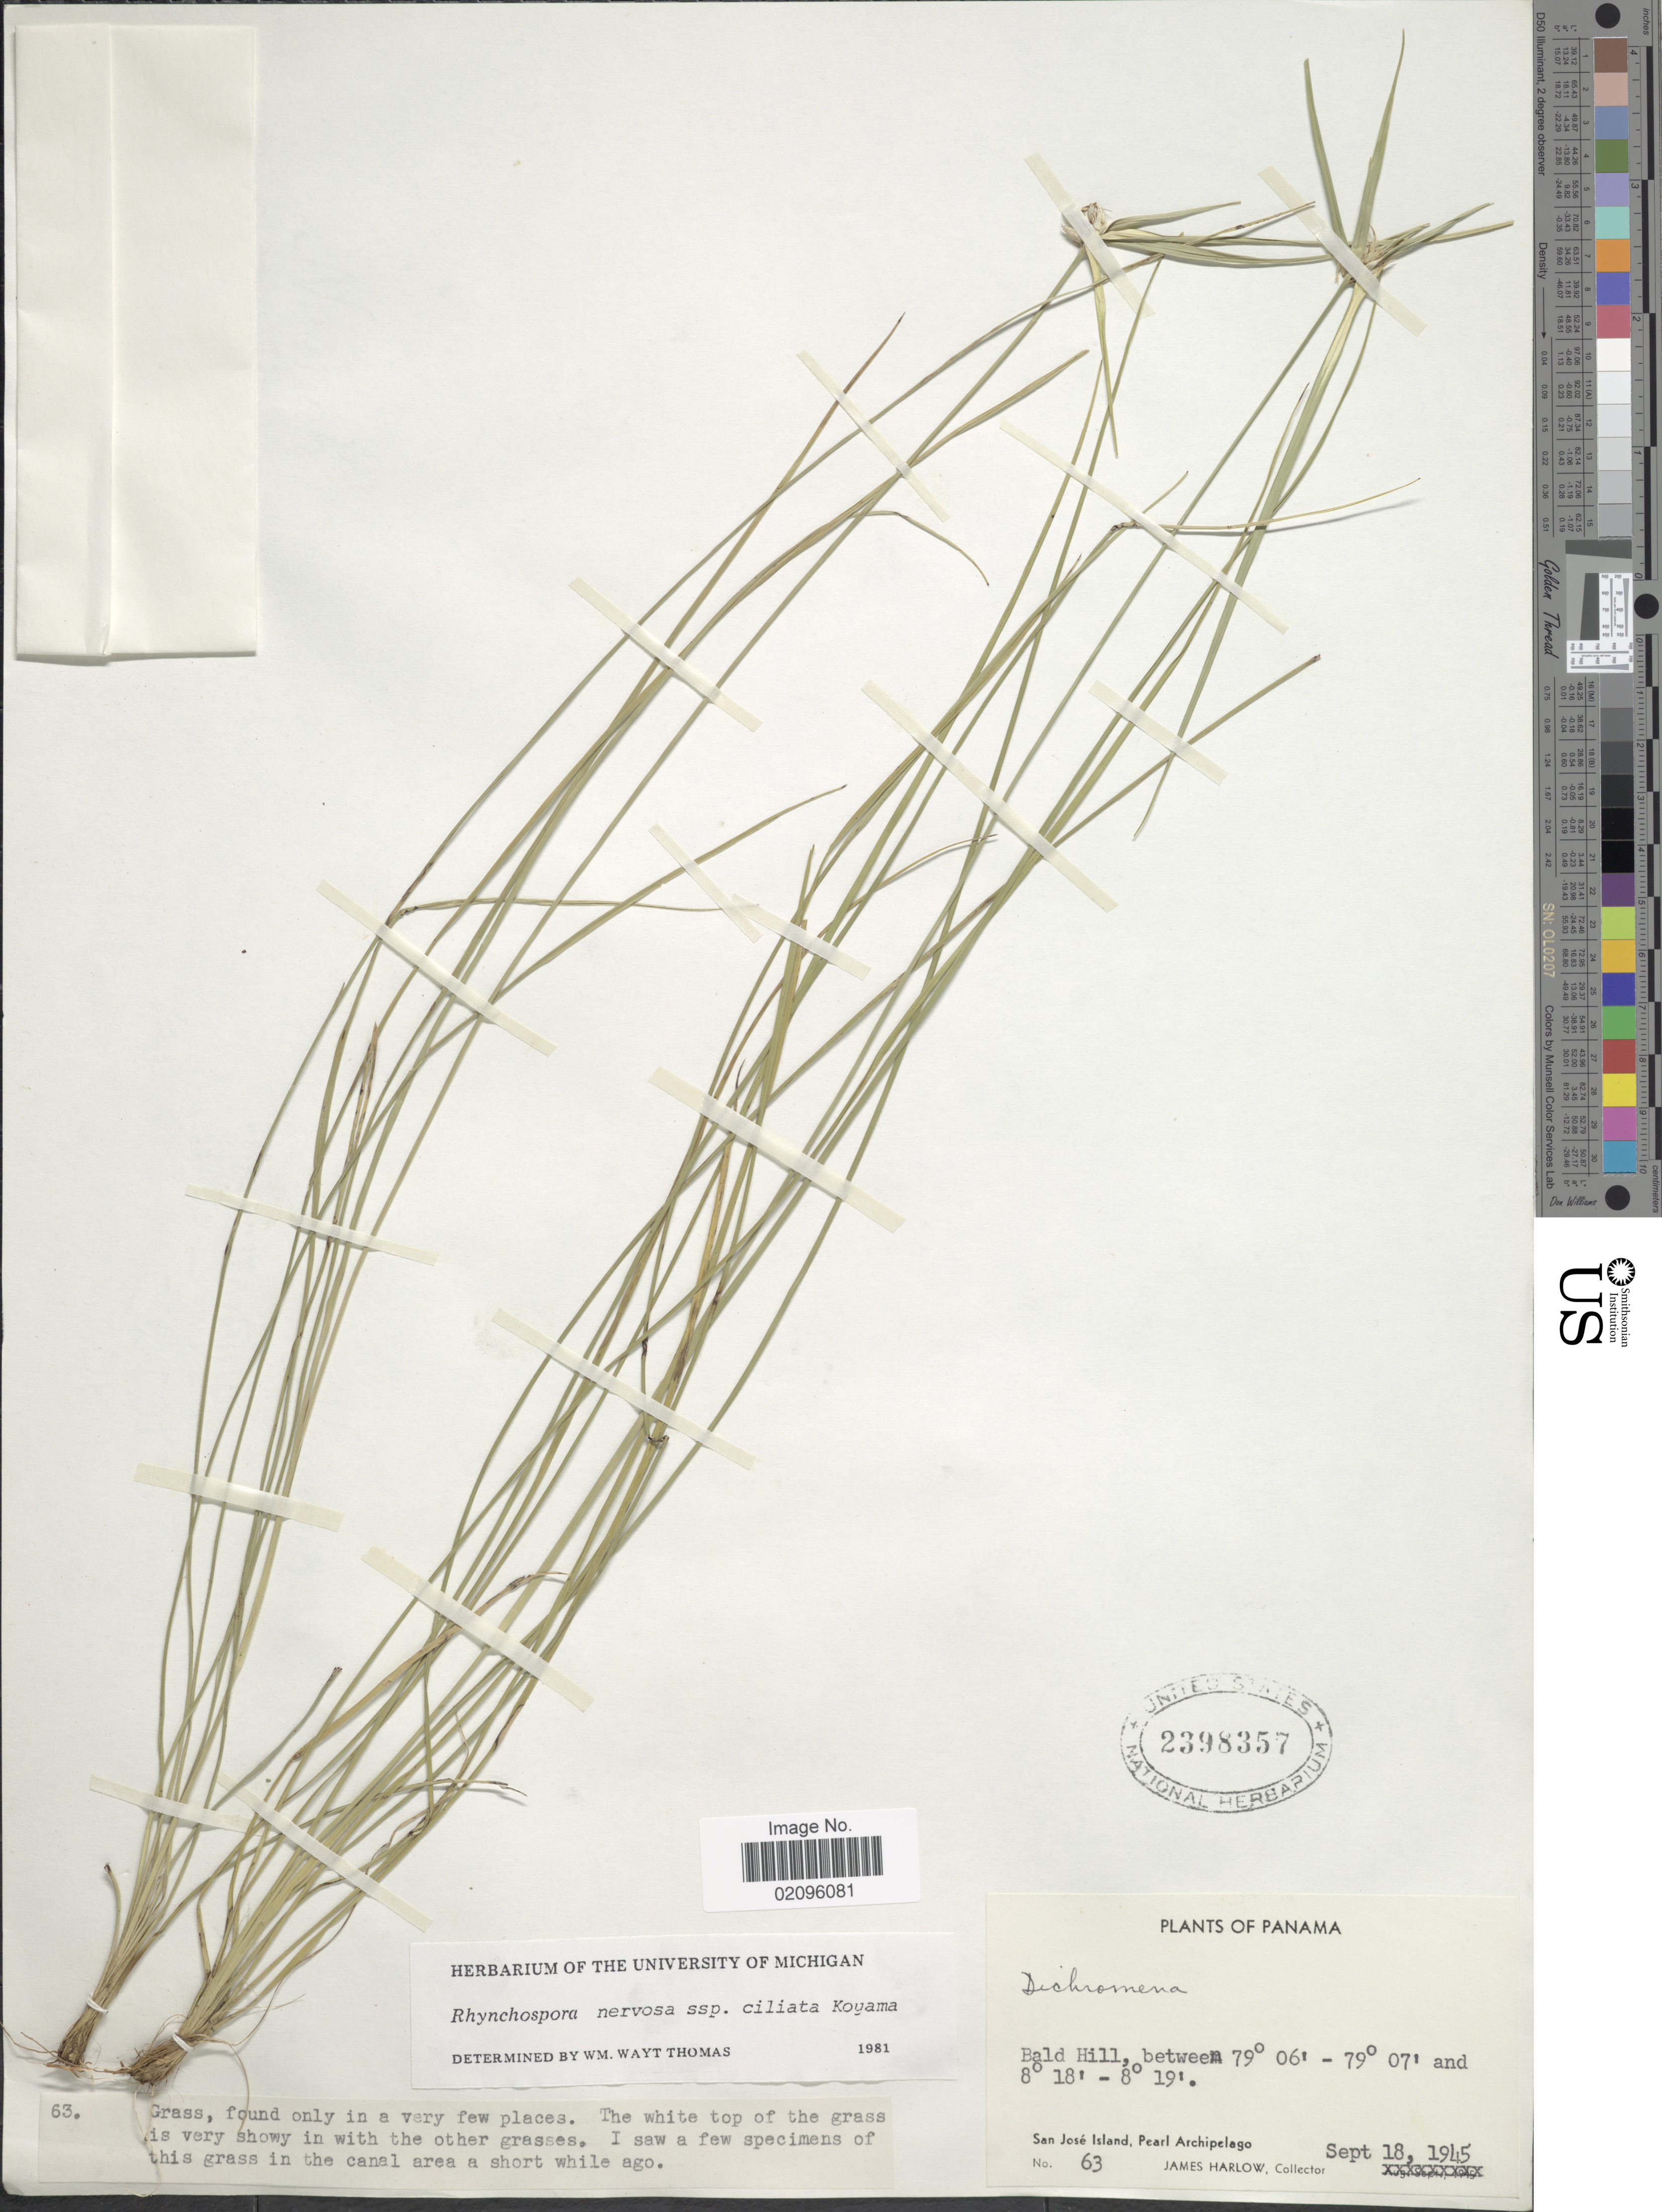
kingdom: Plantae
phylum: Tracheophyta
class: Liliopsida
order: Poales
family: Cyperaceae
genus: Rhynchospora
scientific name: Rhynchospora nervosa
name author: (Vahl) Boeckeler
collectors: J. Harlow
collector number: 63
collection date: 1945-09-18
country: Panama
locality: Bald Hill, San Jose Island, Pearl Archipelago.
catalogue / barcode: US 2398357